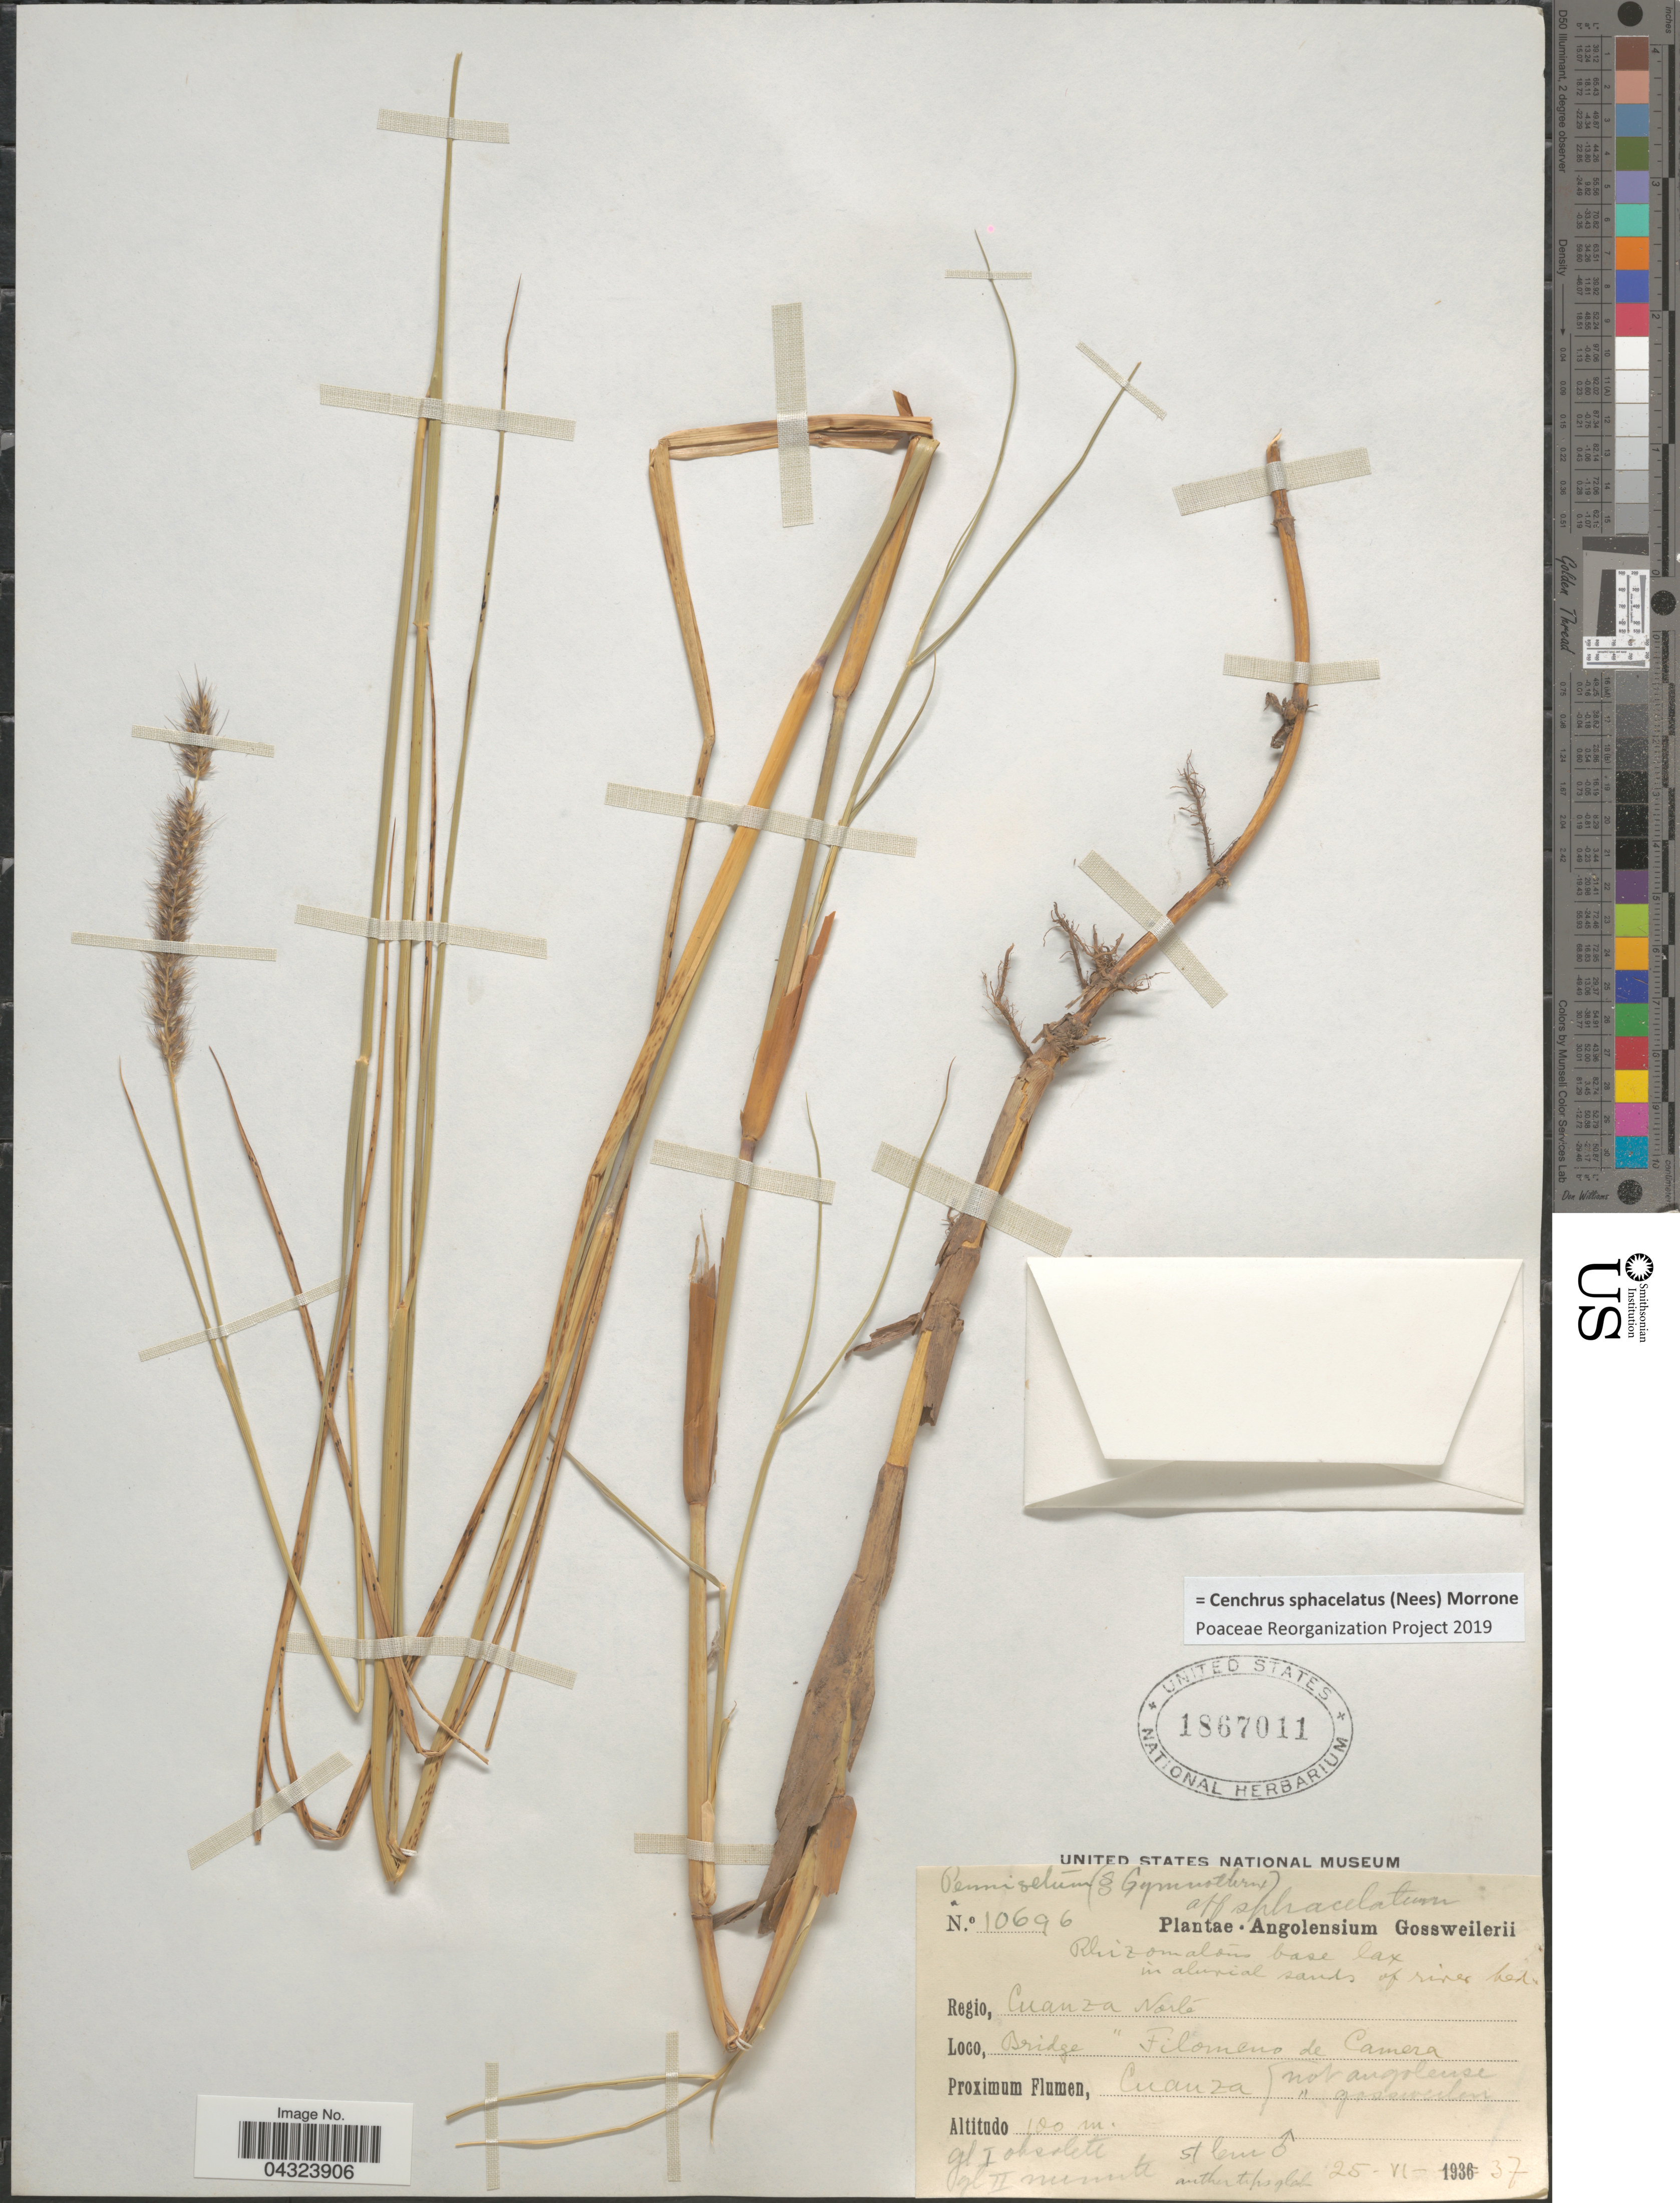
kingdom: Plantae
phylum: Tracheophyta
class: Liliopsida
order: Poales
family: Poaceae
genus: Cenchrus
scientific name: Cenchrus sphacelatus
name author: (Nees) Morrone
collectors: -. Gossweiler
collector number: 10696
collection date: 1937-06-25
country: Angola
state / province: Cuanza Norte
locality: Regio, Cuanza Norte. Bridge "Filomeno de Camera". Proximum Flumen, Cuanza.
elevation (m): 100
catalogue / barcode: US 1867011